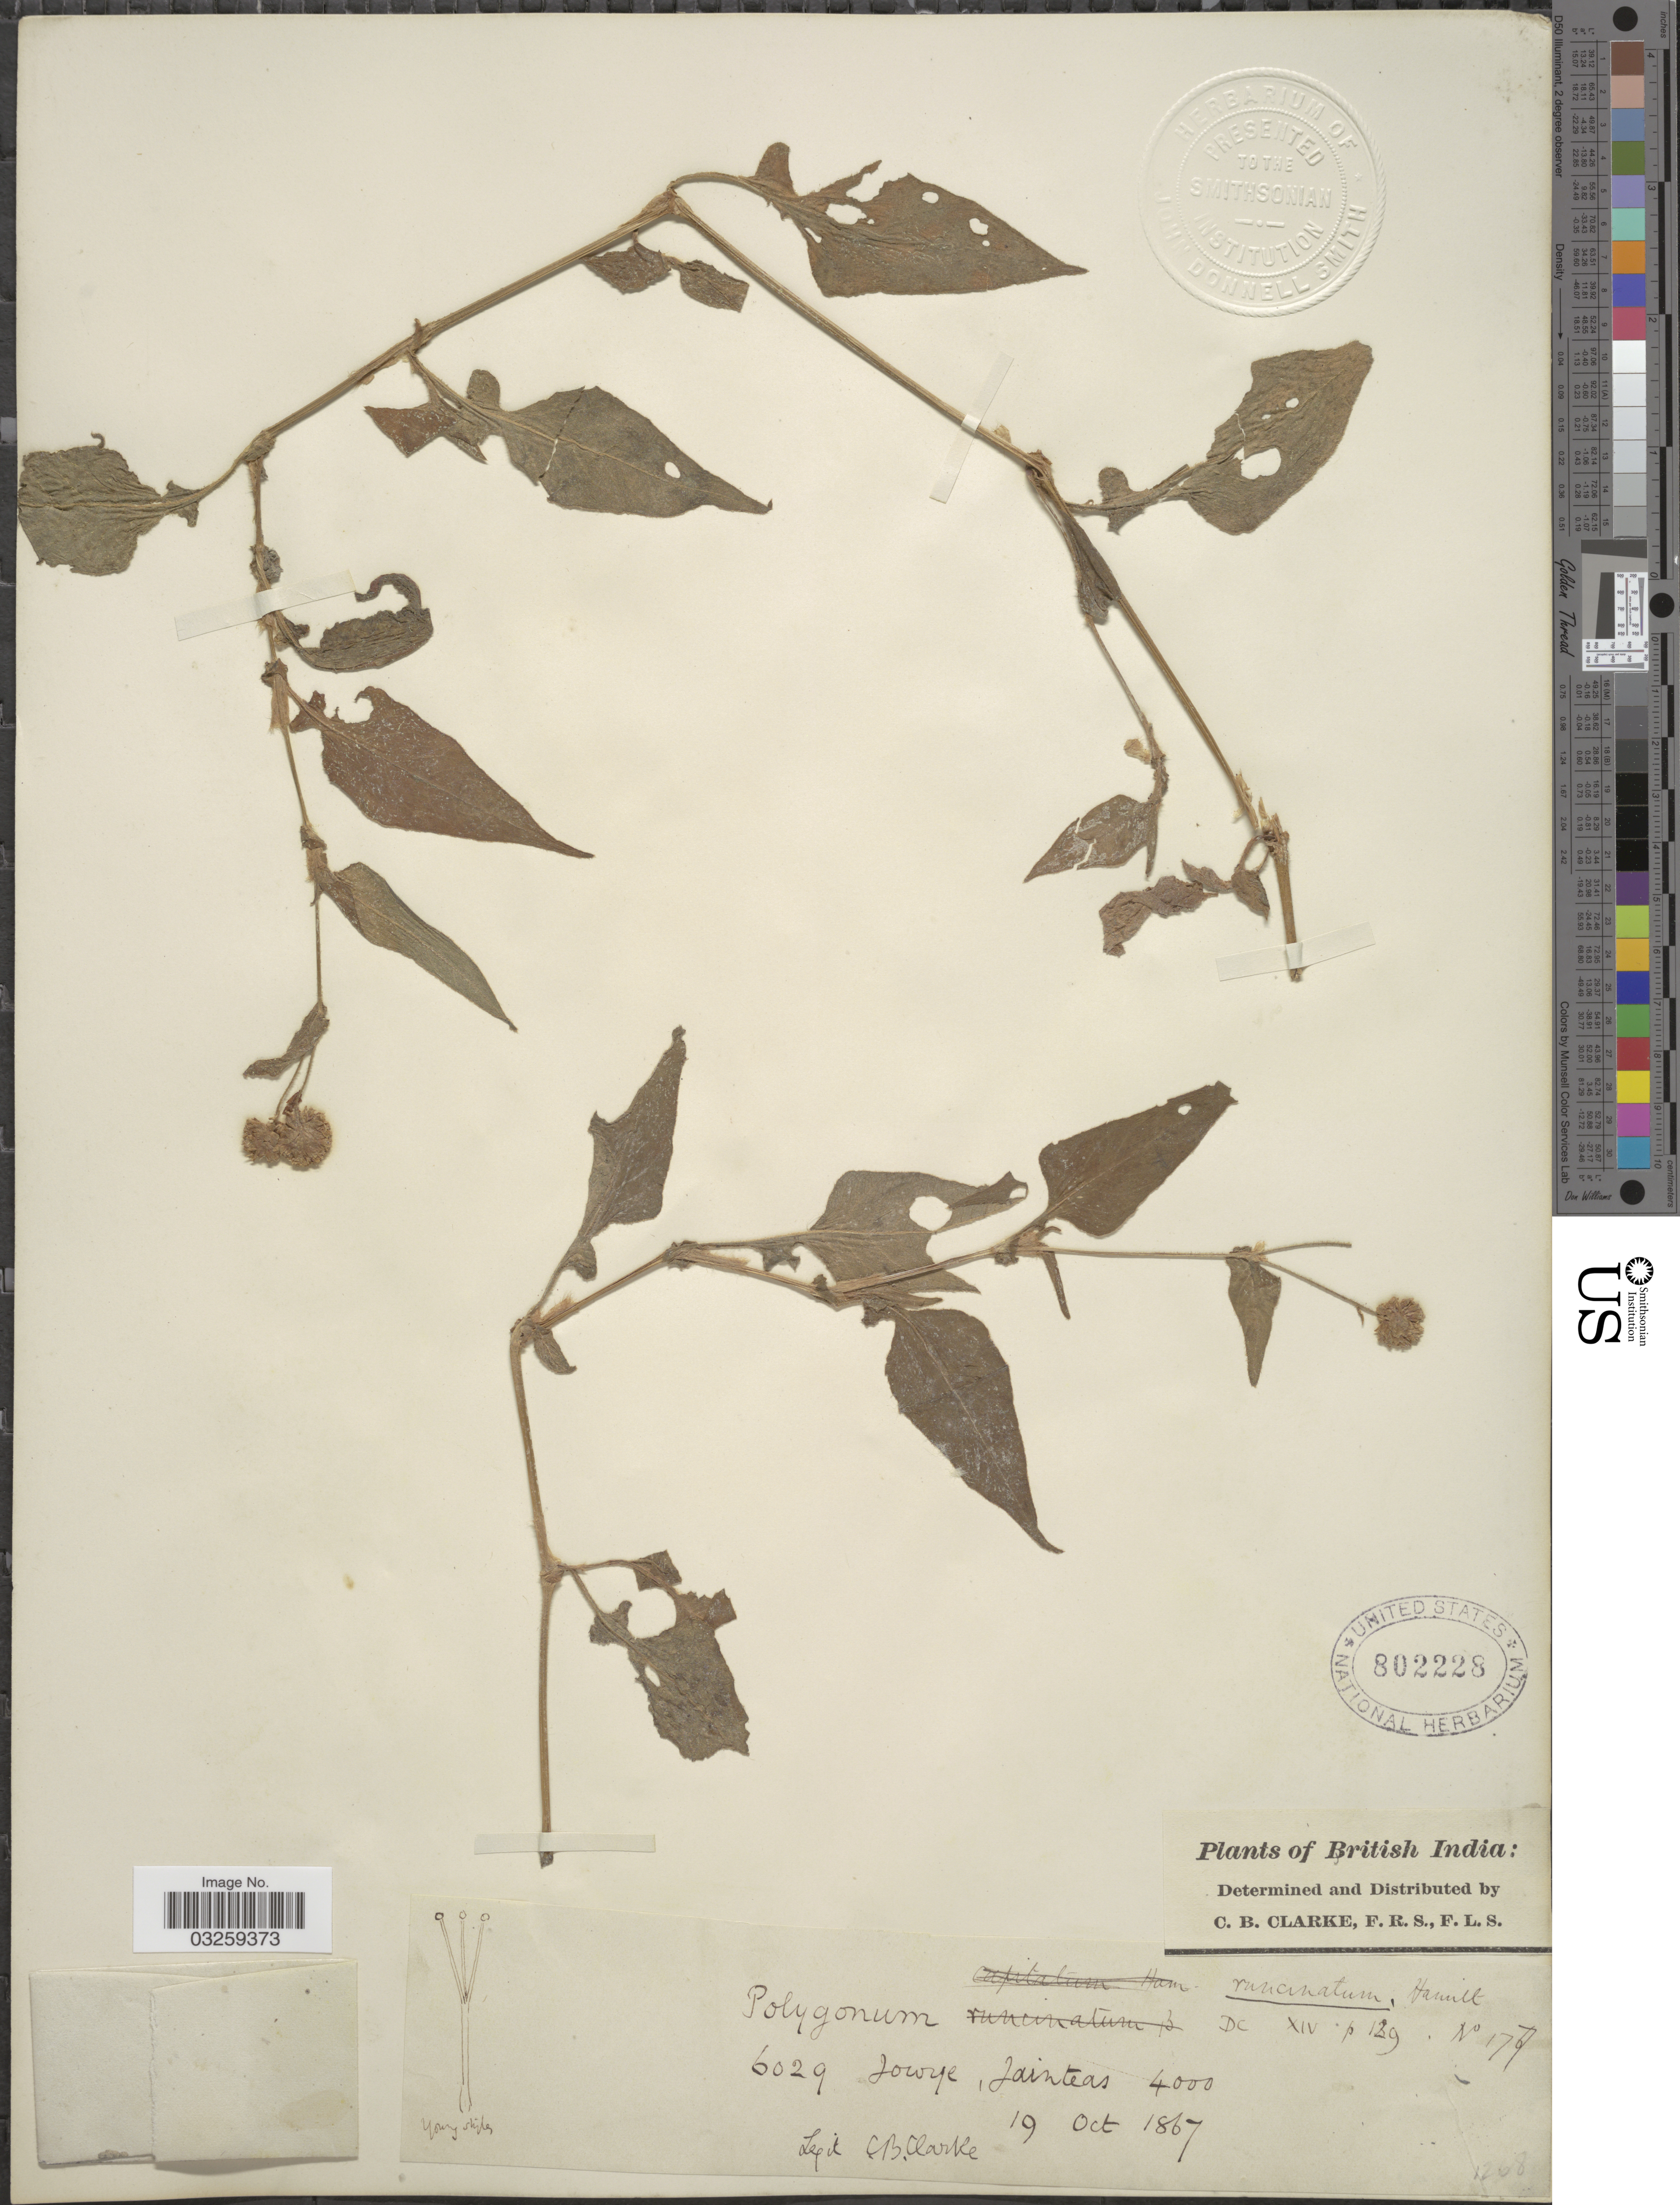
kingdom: Plantae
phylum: Tracheophyta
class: Magnoliopsida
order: Caryophyllales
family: Polygonaceae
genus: Polygonum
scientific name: Polygonum runcinatum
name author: Buch.-Ham. ex D. Don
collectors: C. B. Clarke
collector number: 6029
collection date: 1867-10-19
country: India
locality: British India. Jowye, Jainteas.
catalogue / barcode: US 802228